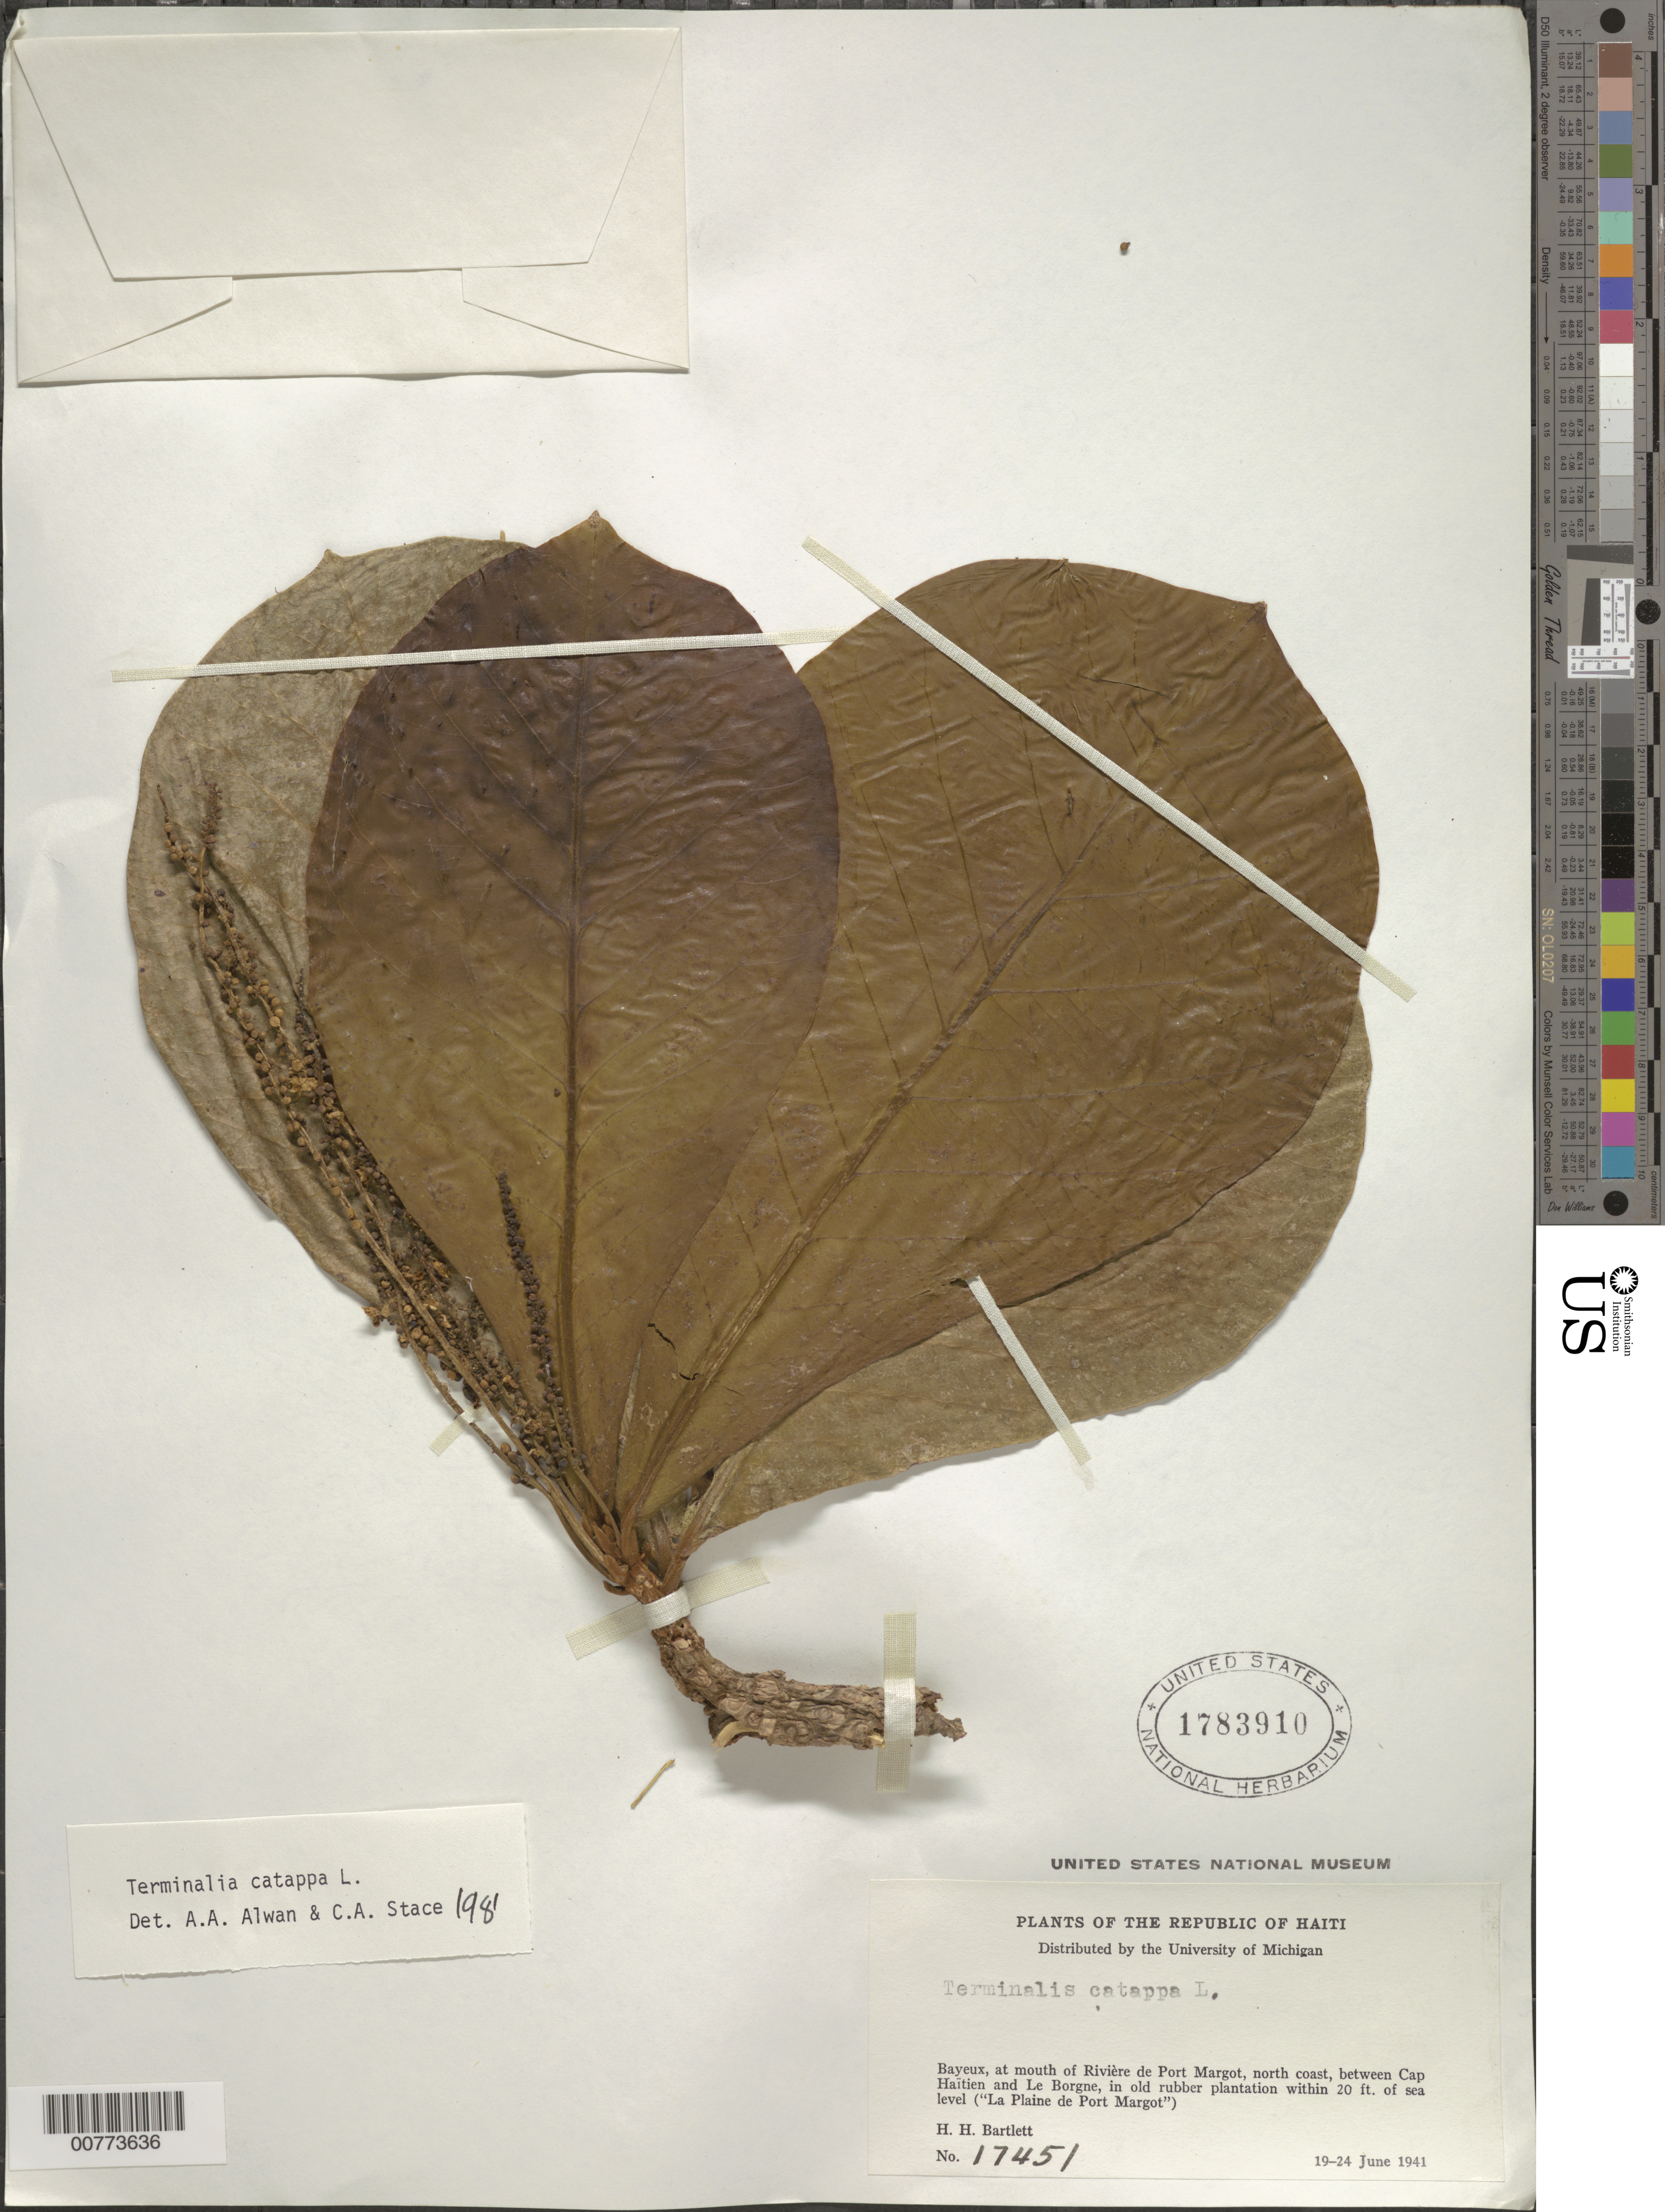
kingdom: Plantae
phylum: Tracheophyta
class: Magnoliopsida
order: Myrtales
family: Combretaceae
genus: Terminalia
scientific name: Terminalia catappa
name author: L.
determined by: Alwan, A. R.; Stace, C. A.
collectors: H. H. Bartlett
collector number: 17451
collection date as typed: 19 Jun 1941 24 Jun 1941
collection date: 1941-06-19/1941-06-24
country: Haiti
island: Hispaniola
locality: Bayeux, at mouth of Rivière de Port Margot, north coast, between Cap Haitien and Le Borgne, ("La Plaine de Port Margot").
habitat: In old rubber plantation.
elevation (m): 6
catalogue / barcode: US 1783910